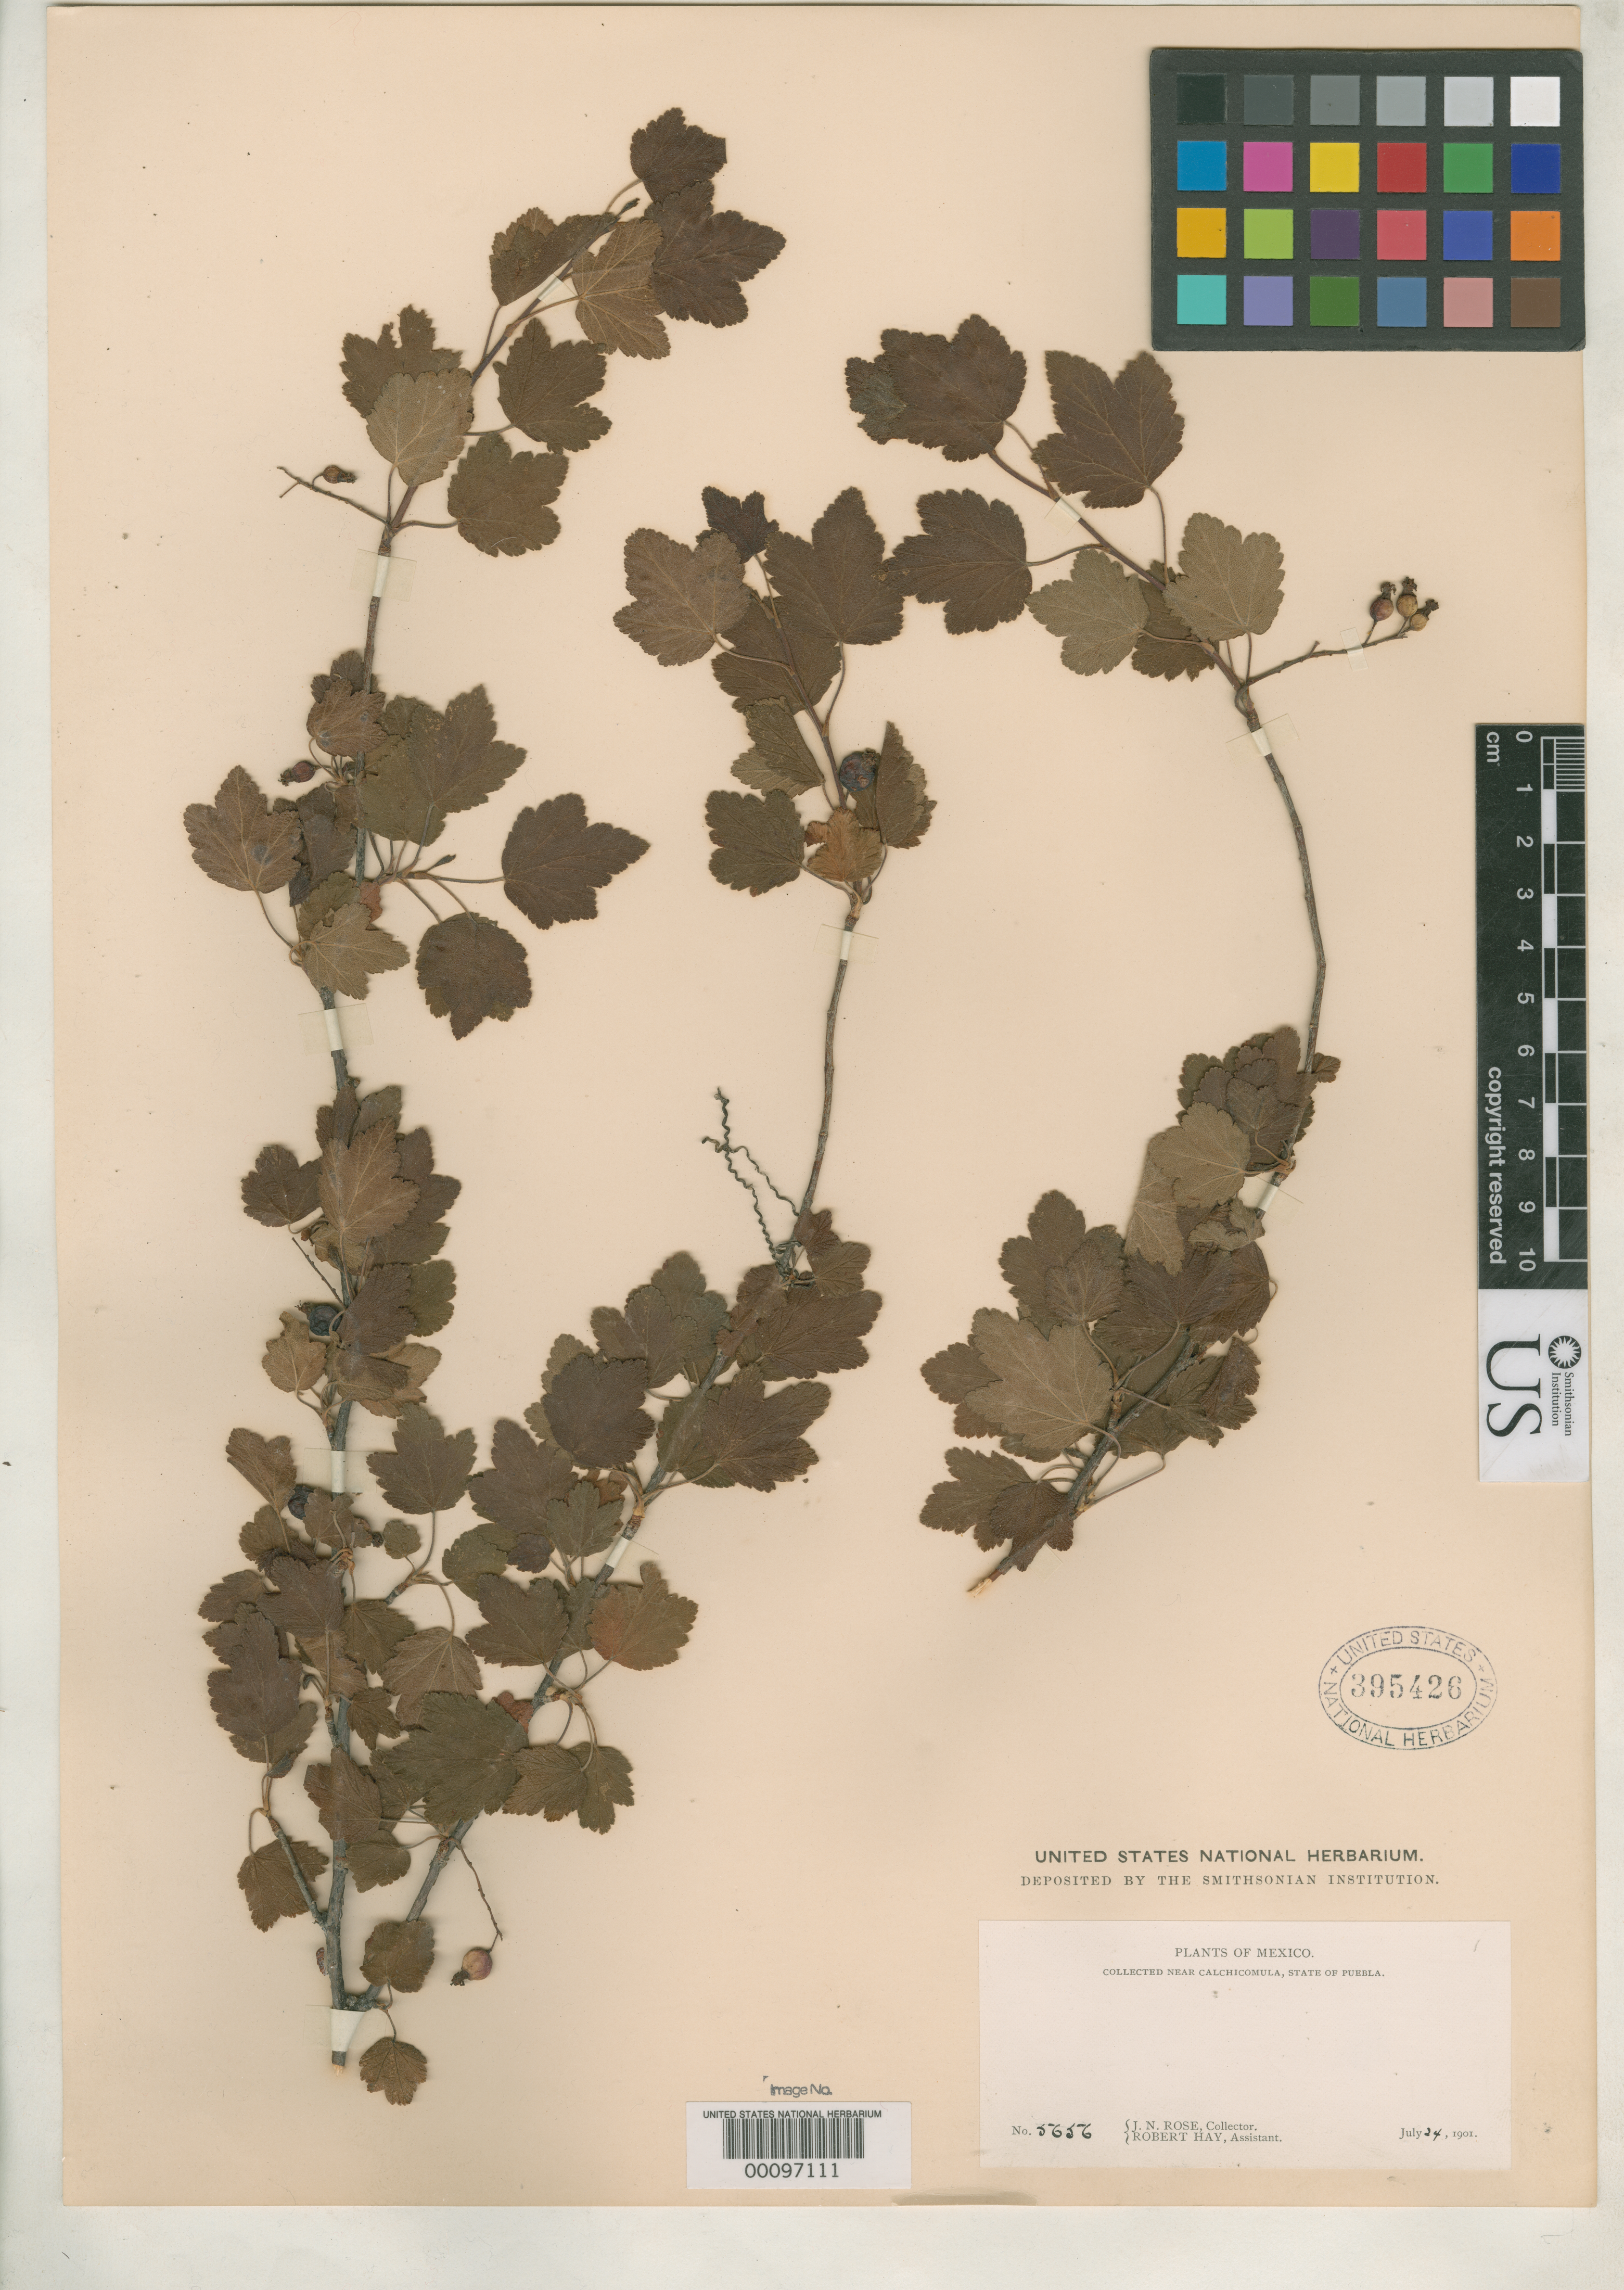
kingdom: Plantae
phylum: Tracheophyta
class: Magnoliopsida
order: Saxifragales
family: Grossulariaceae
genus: Ribes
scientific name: Ribes grande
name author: Rose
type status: Type Collection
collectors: J. N. Rose & R. H. Hay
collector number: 5656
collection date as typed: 24 Jul 1901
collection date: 1901-07-24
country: Mexico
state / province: Puebla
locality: Above Chalchacomula on the way to Mount Orizaba.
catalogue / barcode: US 395426